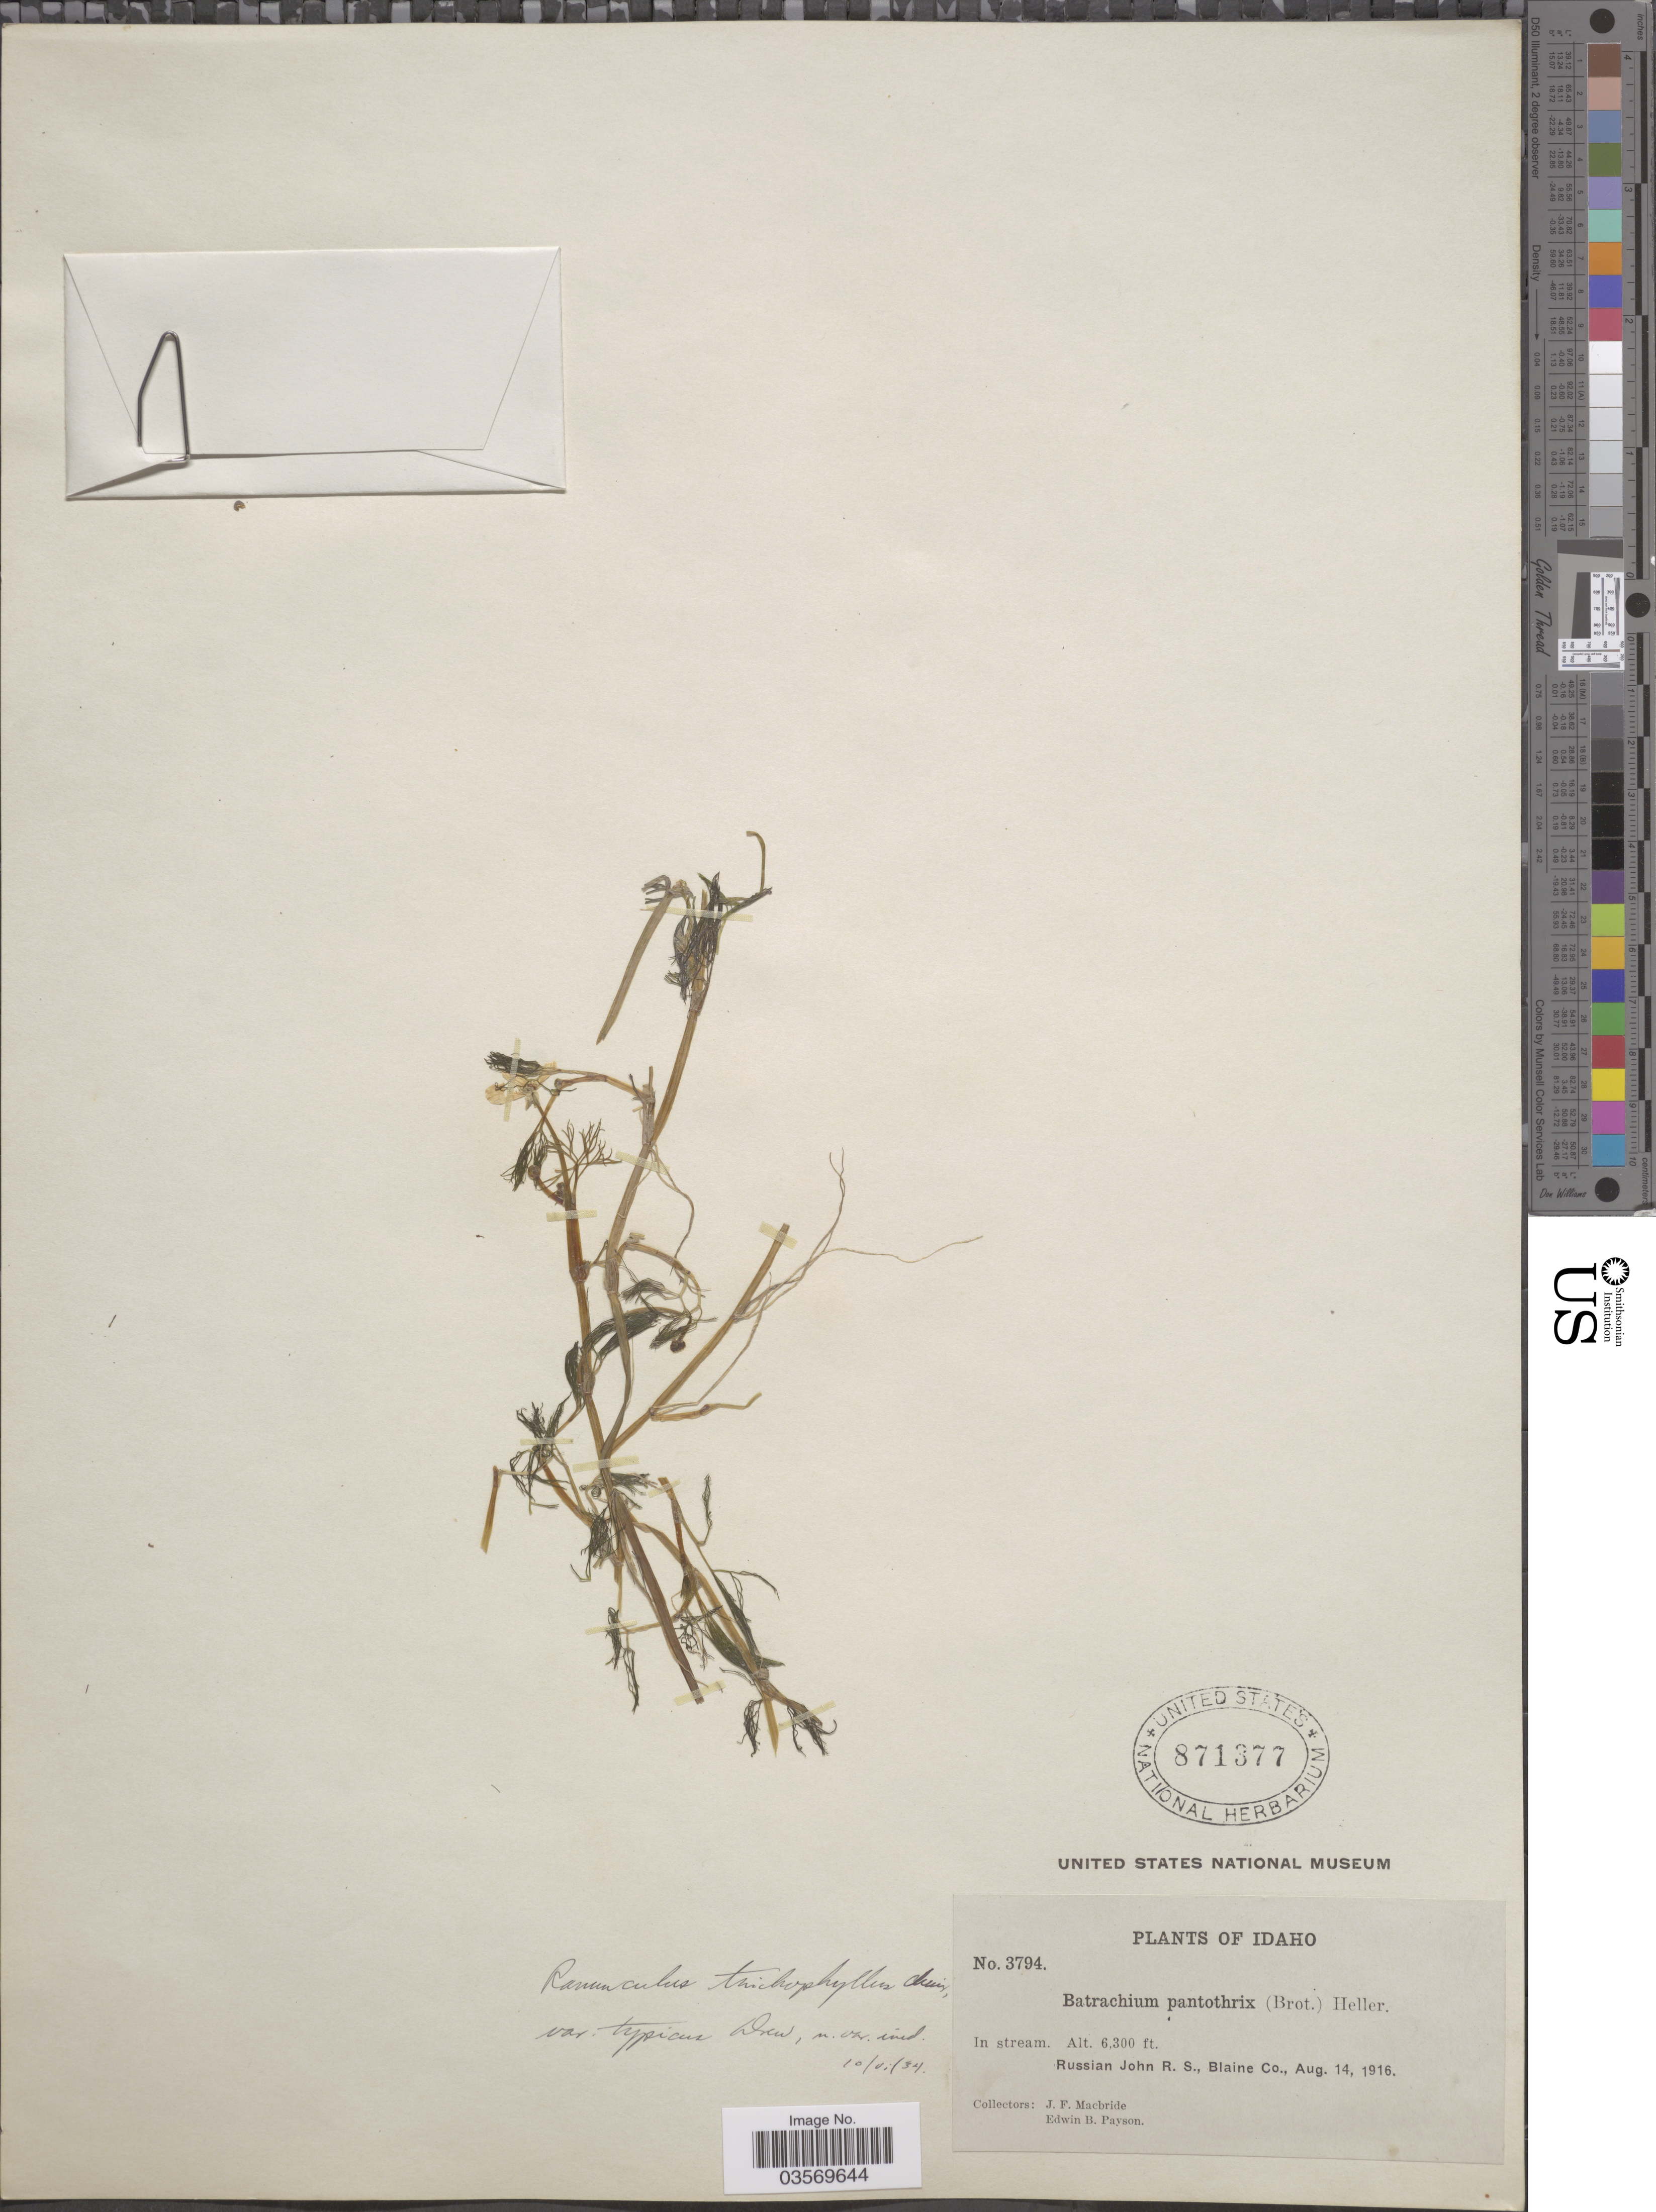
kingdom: Plantae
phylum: Tracheophyta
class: Magnoliopsida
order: Ranunculales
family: Ranunculaceae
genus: Ranunculus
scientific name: Ranunculus trichophyllus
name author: Chaix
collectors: J. F. Macbride & E. B. Payson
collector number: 3794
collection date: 1916-08-14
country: United States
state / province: Idaho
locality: In stream. Russian John R. S., Blaine Co.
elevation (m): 1920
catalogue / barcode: US 871377